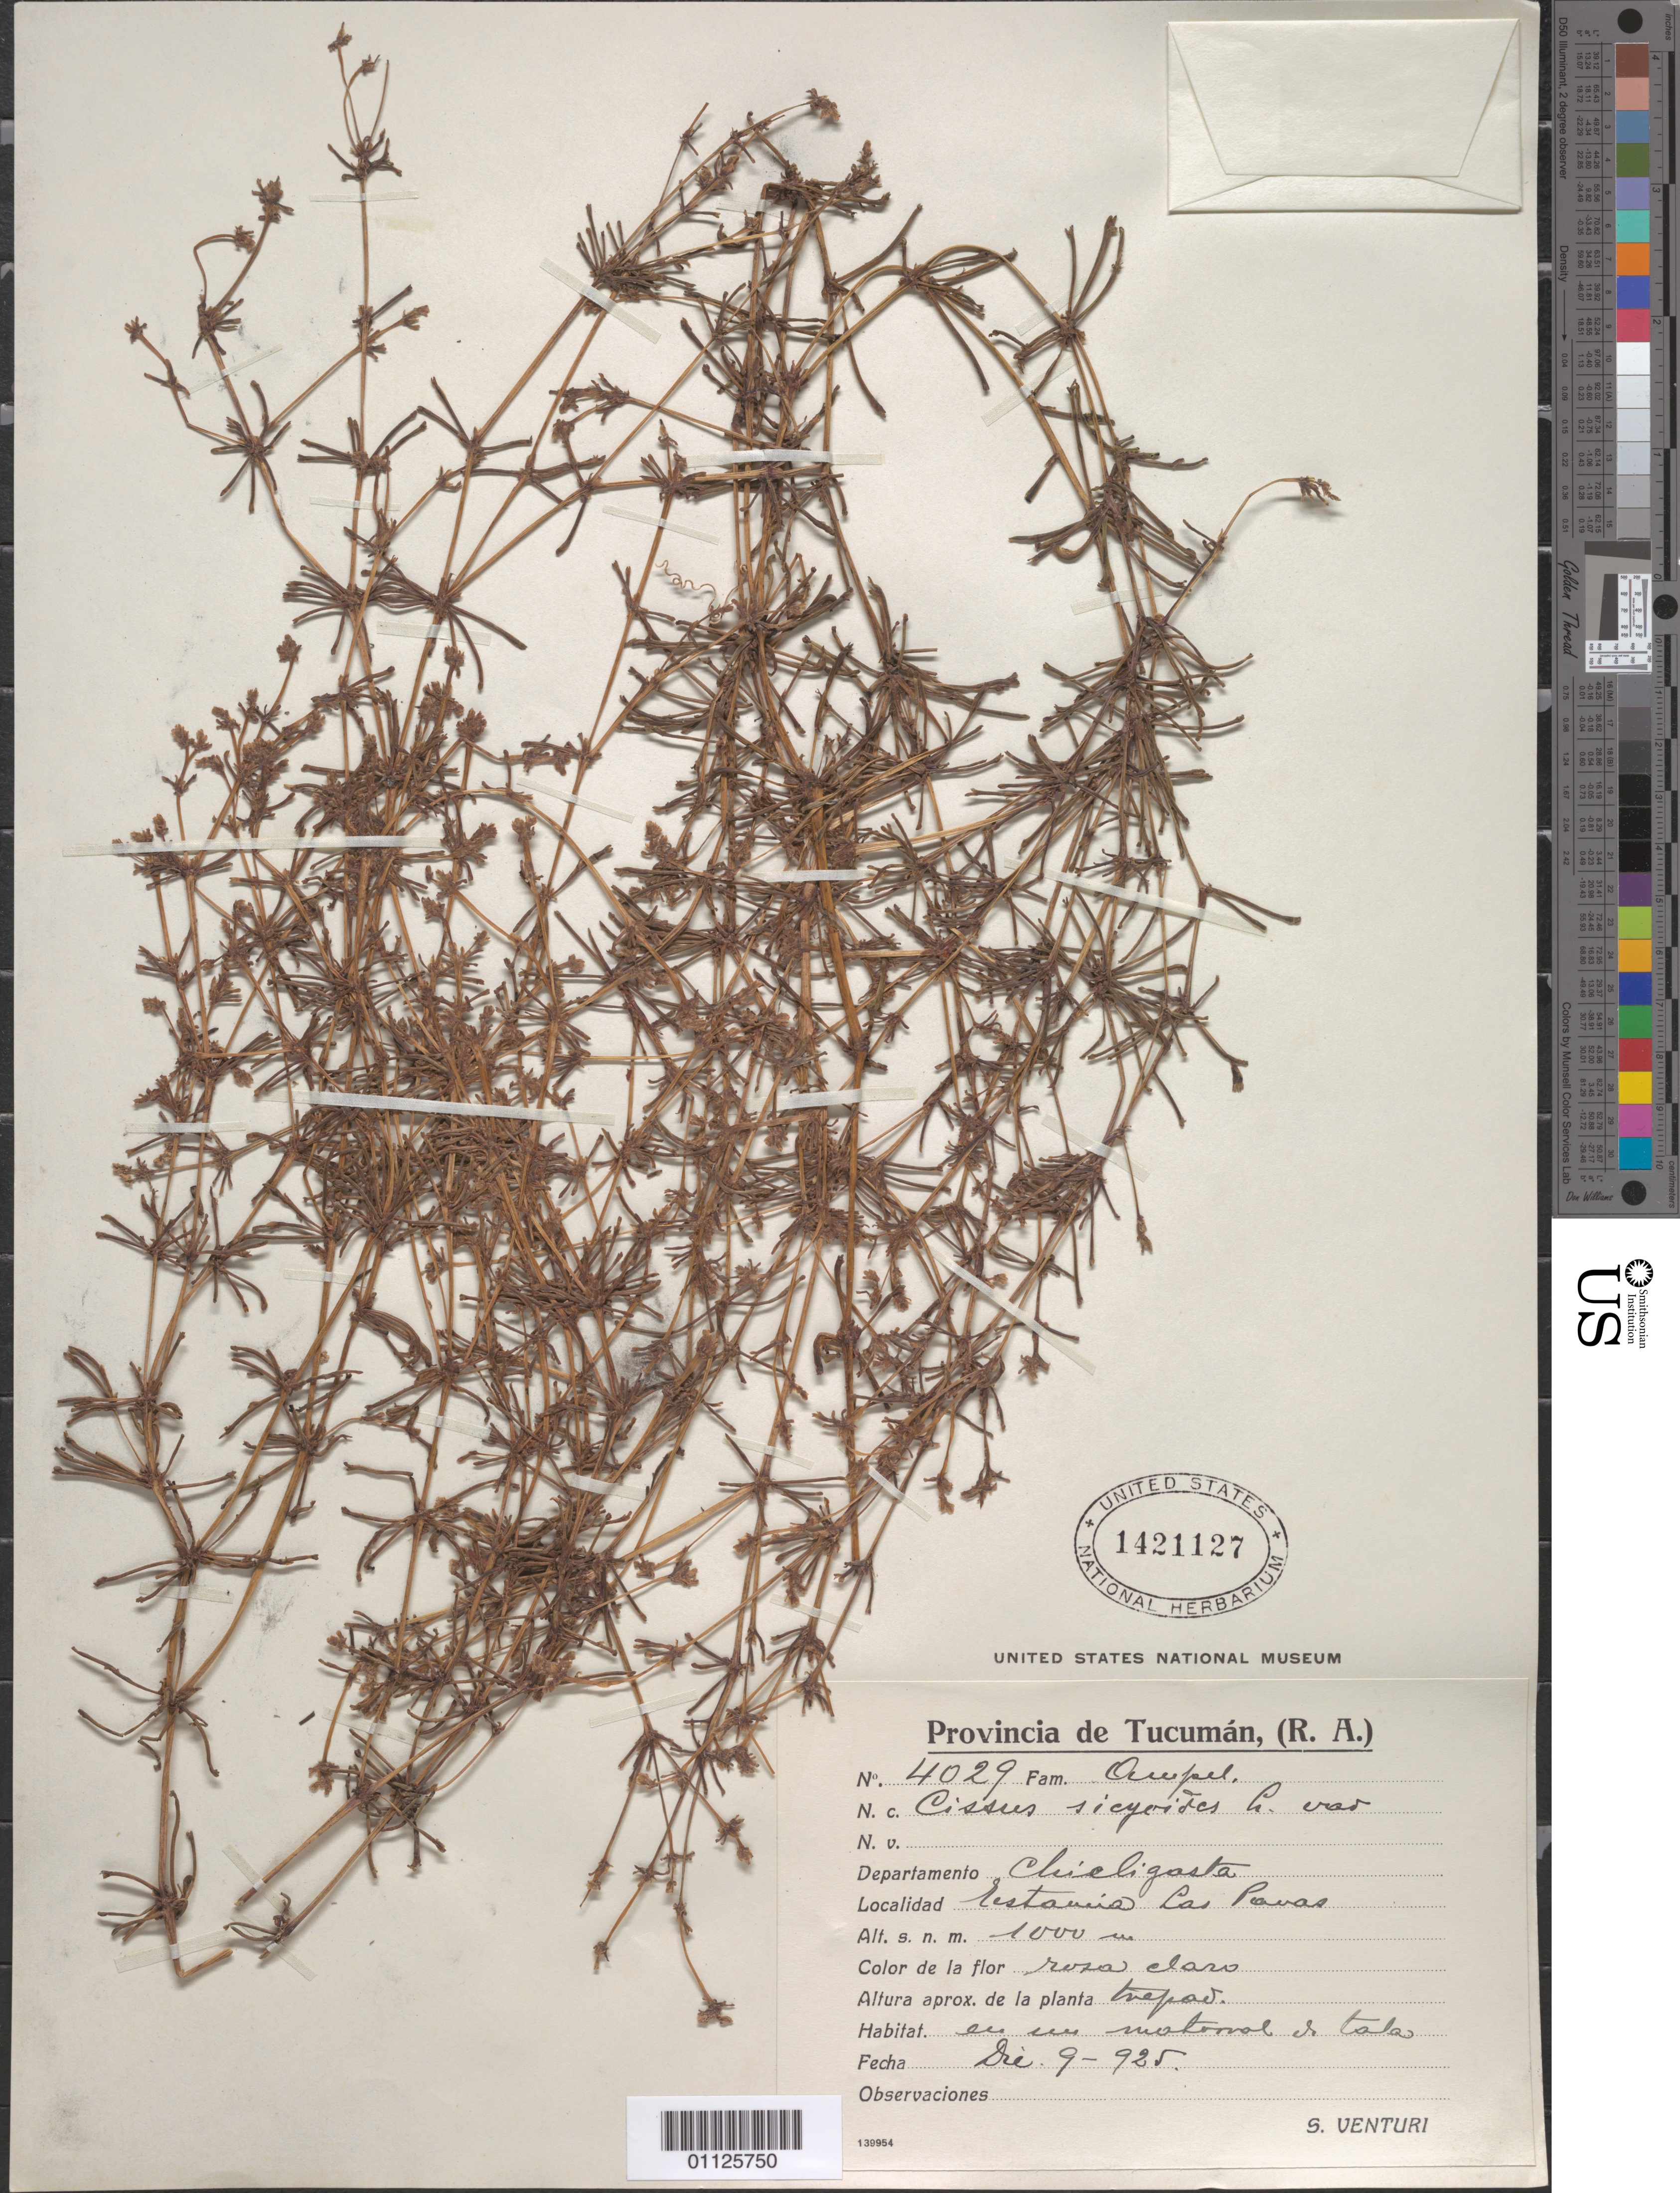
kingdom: Plantae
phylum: Tracheophyta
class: Magnoliopsida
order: Vitales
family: Vitaceae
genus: Cissus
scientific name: Cissus verticillata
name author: (L.) Nicolson & C.E. Jarvis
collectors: S. Venturi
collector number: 4029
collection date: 1925-12-09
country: Argentina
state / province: Tucumán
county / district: Chichigasta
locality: Las Pavas.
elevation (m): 1200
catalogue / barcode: US 1421127